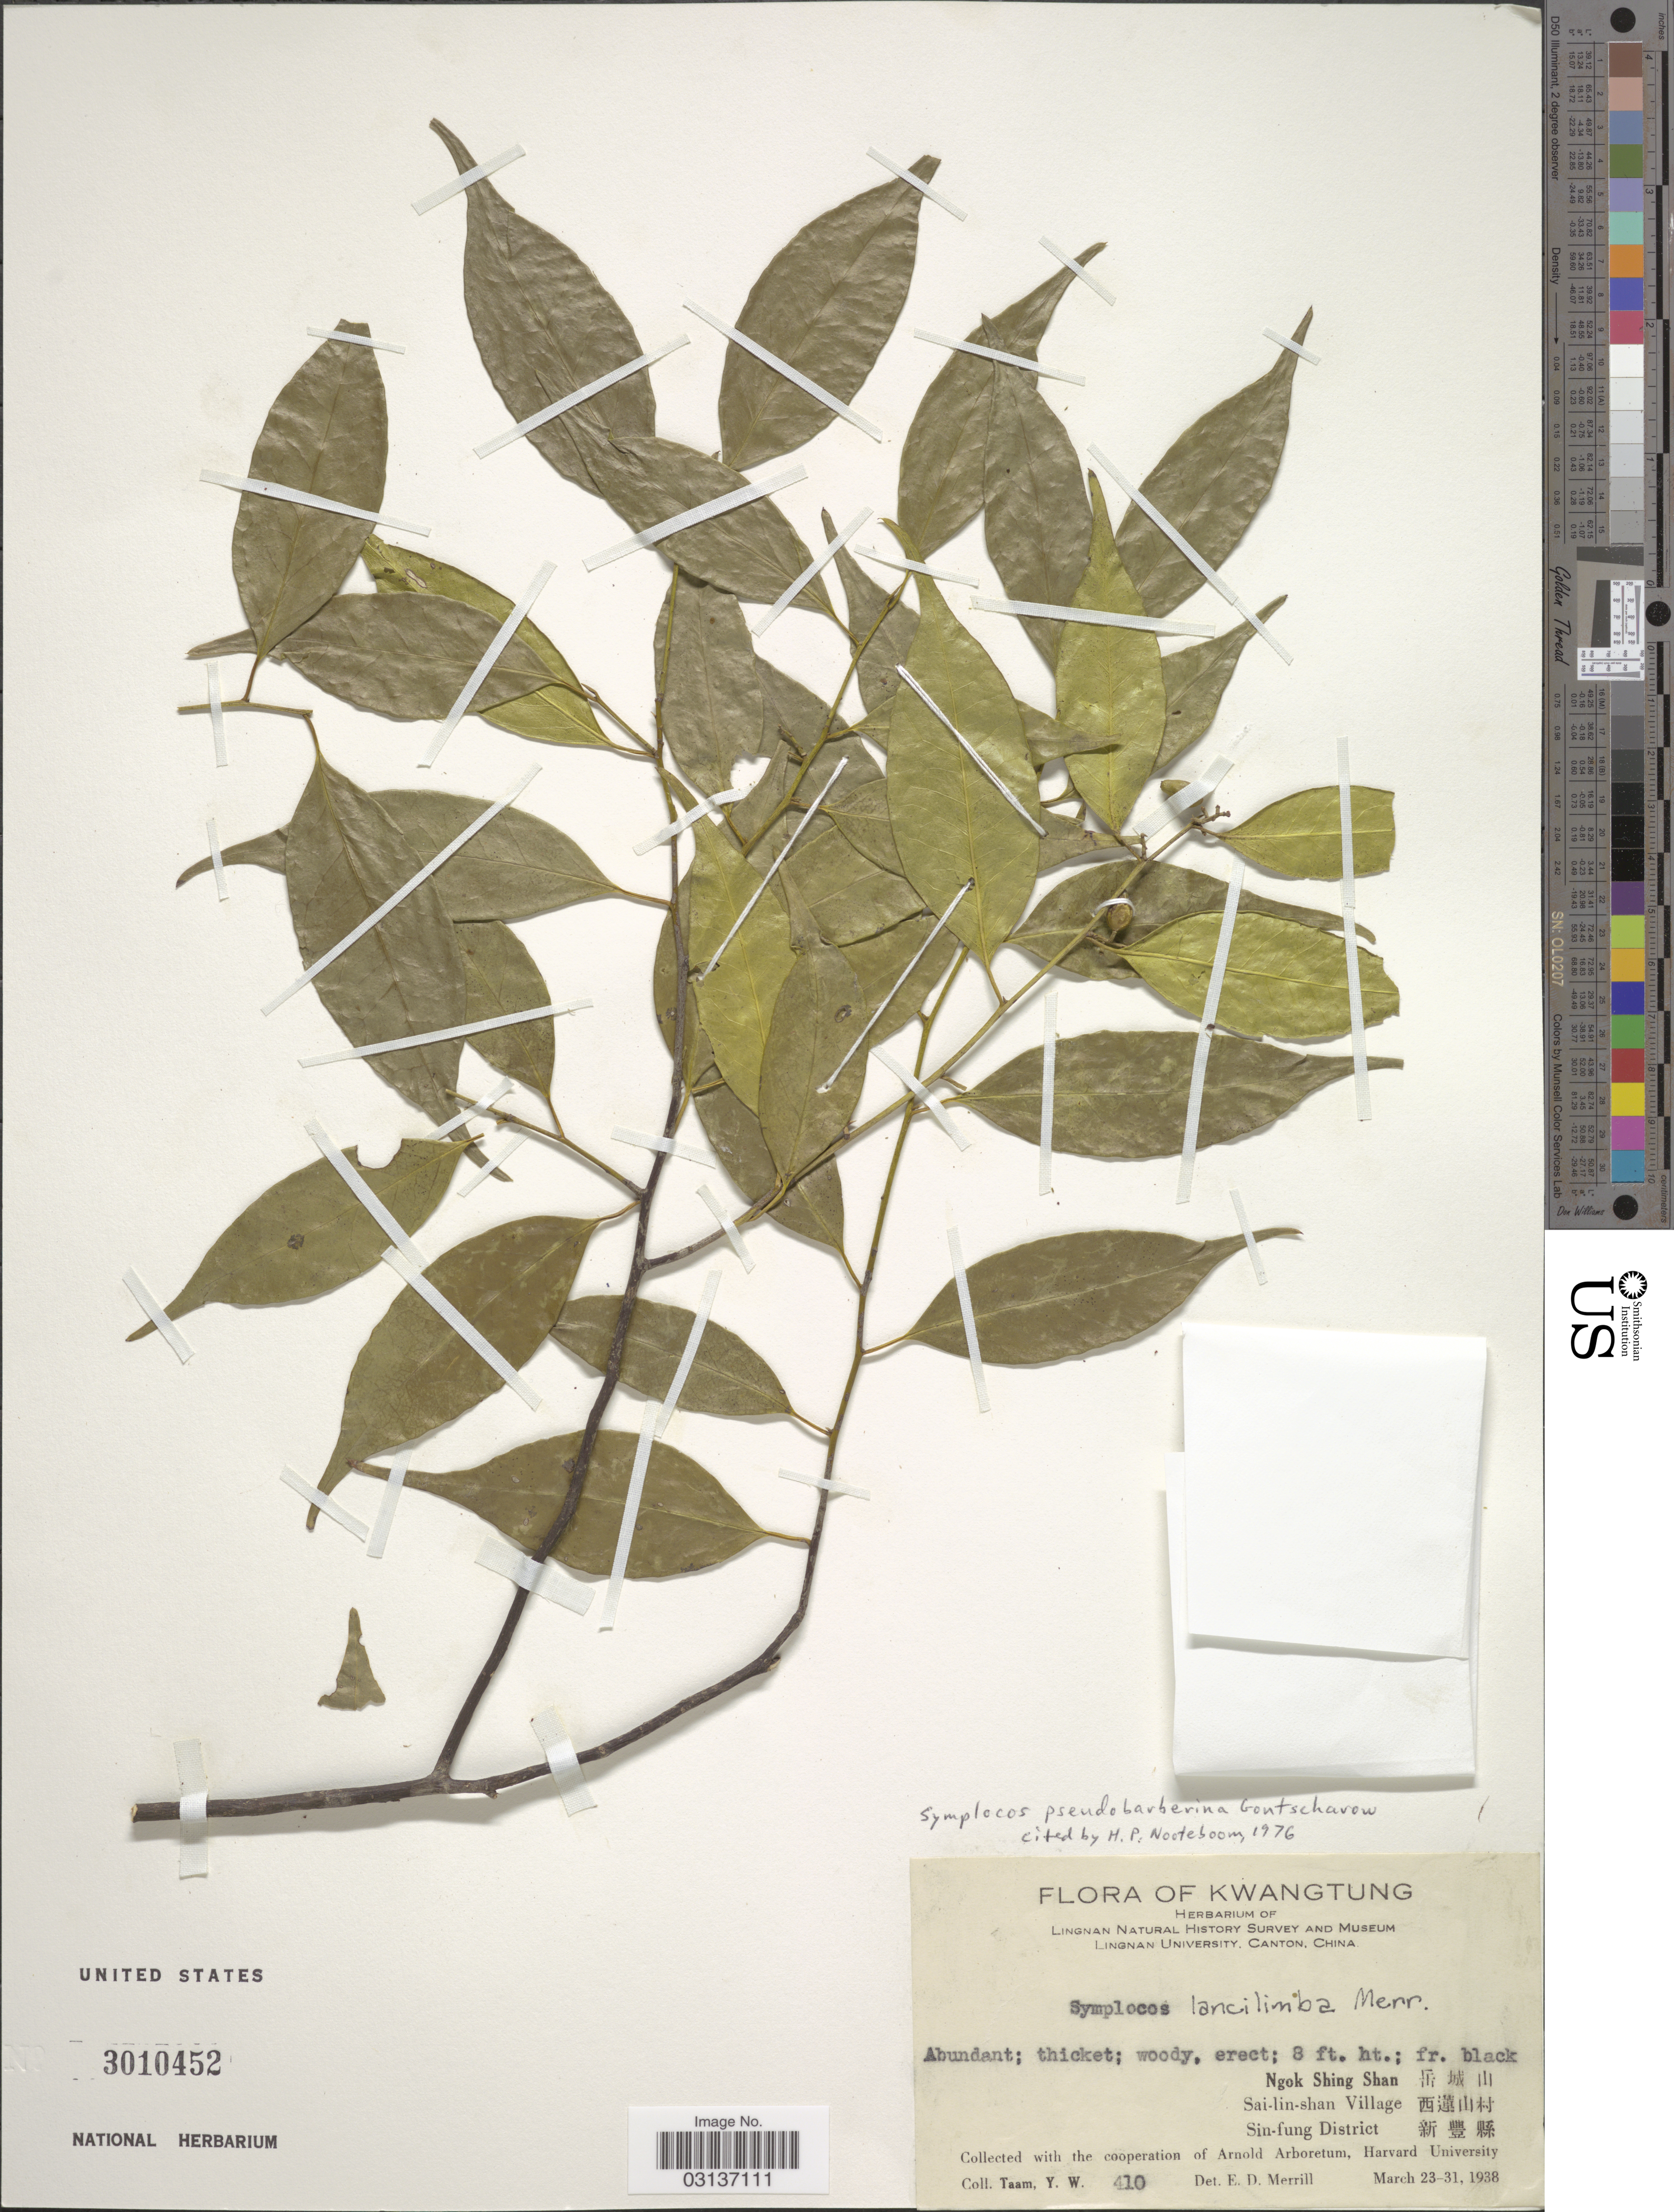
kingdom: Plantae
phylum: Tracheophyta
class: Magnoliopsida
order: Ericales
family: Symplocaceae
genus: Symplocos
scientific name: Symplocos pseudobarberina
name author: Gontsch.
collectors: Y. W. Taam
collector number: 410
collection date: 1938-03-23/1938-03-31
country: China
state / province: Guangdong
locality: Kwangtung. Ngok Shing Shan. Sai-lin-shan Village. Sin-fung District.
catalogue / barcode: US 3010452